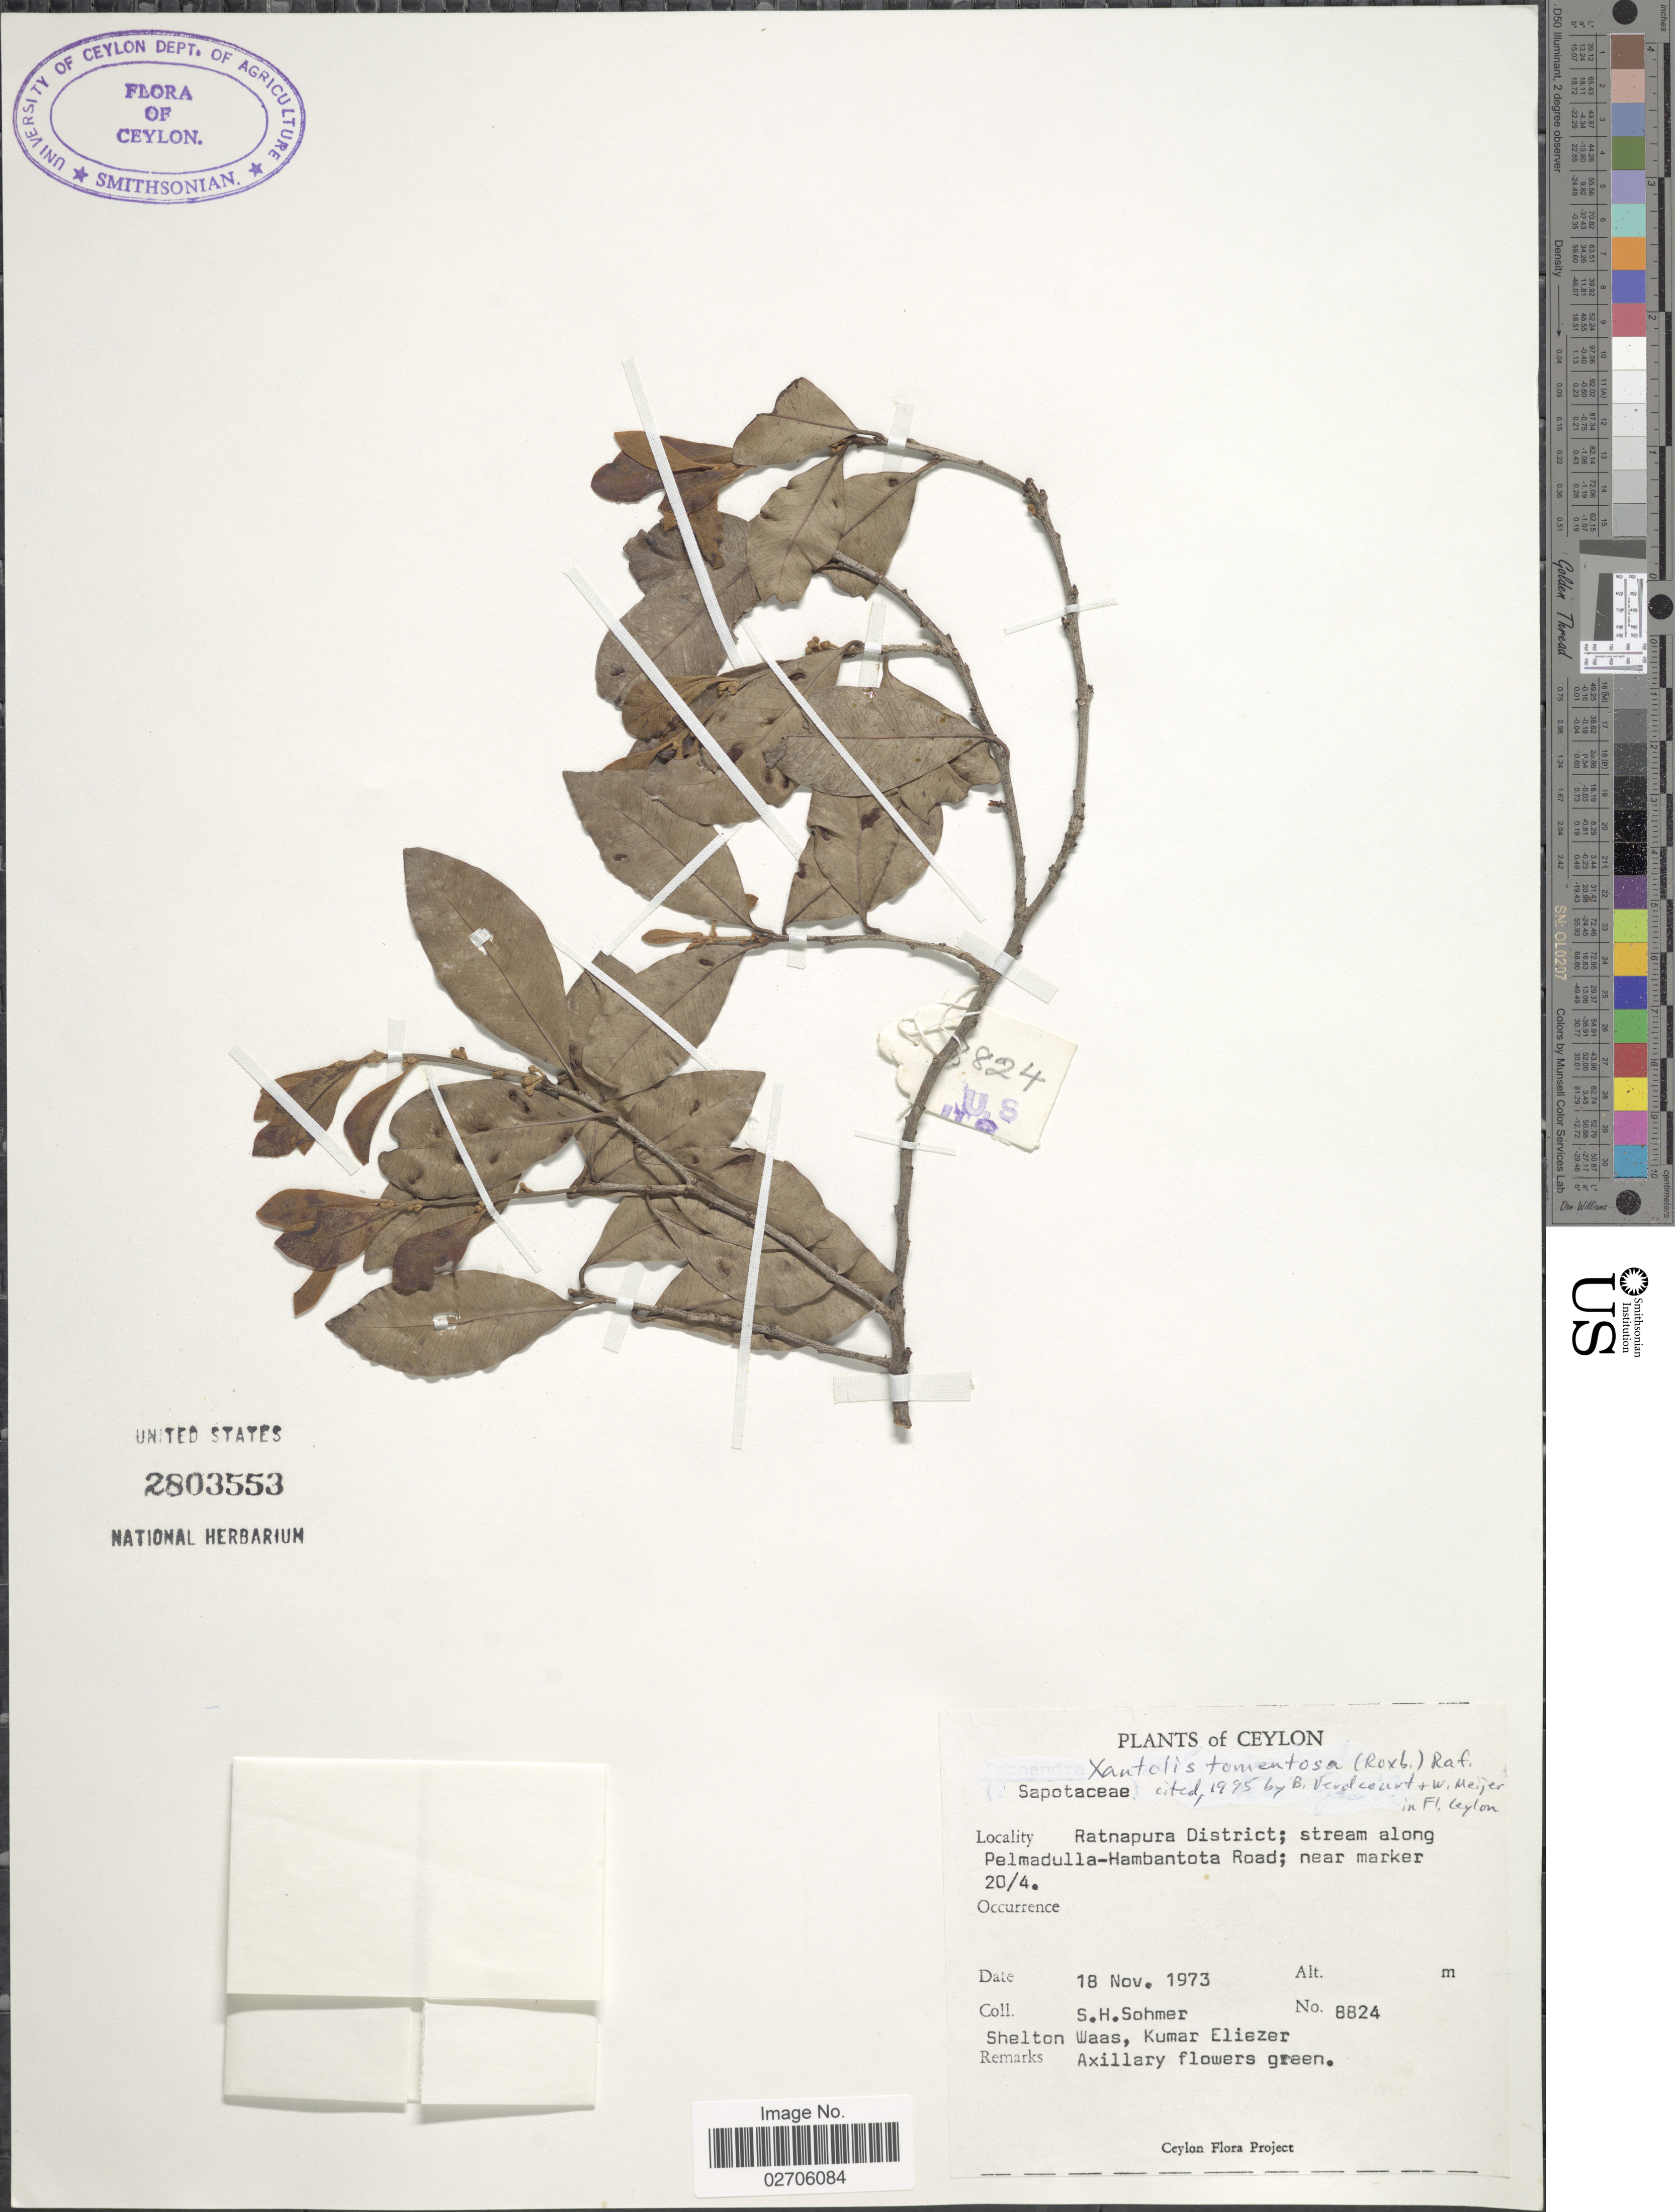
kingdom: Plantae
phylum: Tracheophyta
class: Magnoliopsida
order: Ericales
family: Sapotaceae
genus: Xantolis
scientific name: Xantolis tomentosa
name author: (Roxb.) Raf.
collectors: S. H. Sohmer, S. Waas & K. Eliezer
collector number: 8824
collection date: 1973-11-18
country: Sri Lanka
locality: Ceylon. Ratnapura District; stream along Pelmadulla-Hambantota Road; near marker 20/4.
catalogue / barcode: US 2803553